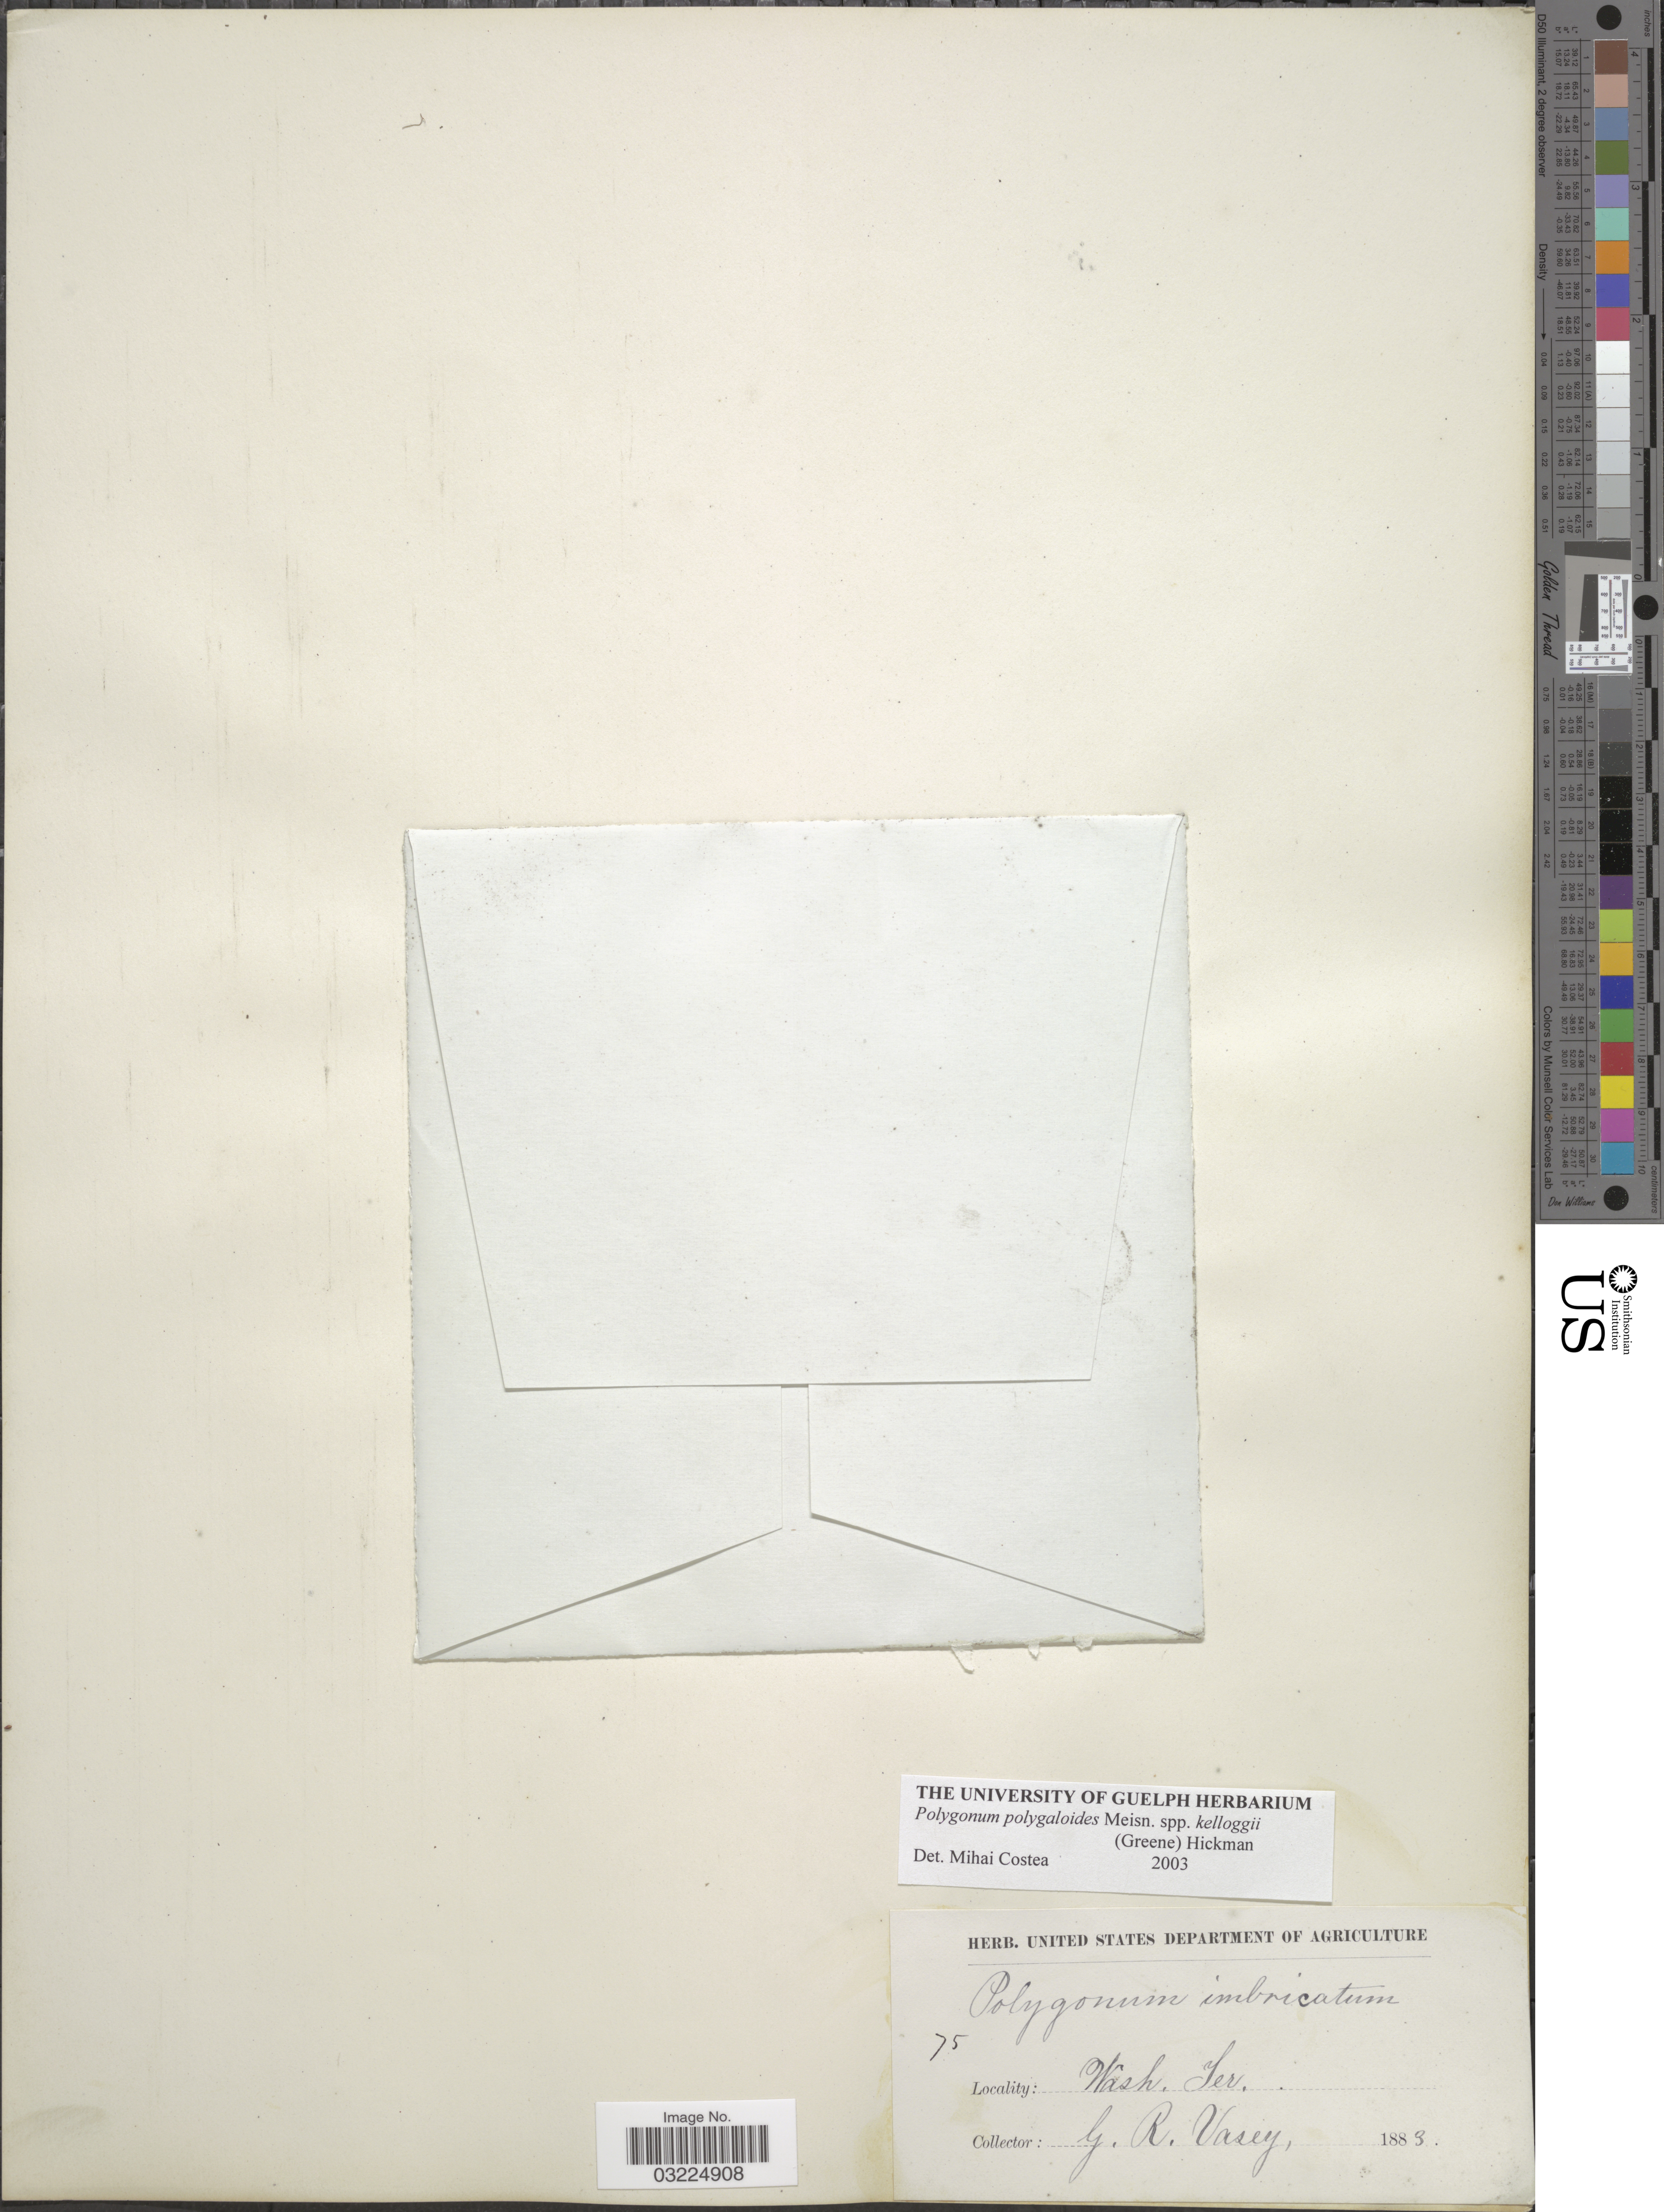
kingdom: Plantae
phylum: Tracheophyta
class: Magnoliopsida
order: Caryophyllales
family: Polygonaceae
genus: Polygonum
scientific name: Polygonum polygaloides subsp. kelloggii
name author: (Greene) Hickman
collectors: G. R. Vasey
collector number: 75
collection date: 1889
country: United States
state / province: Washington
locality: Wash. Ter.